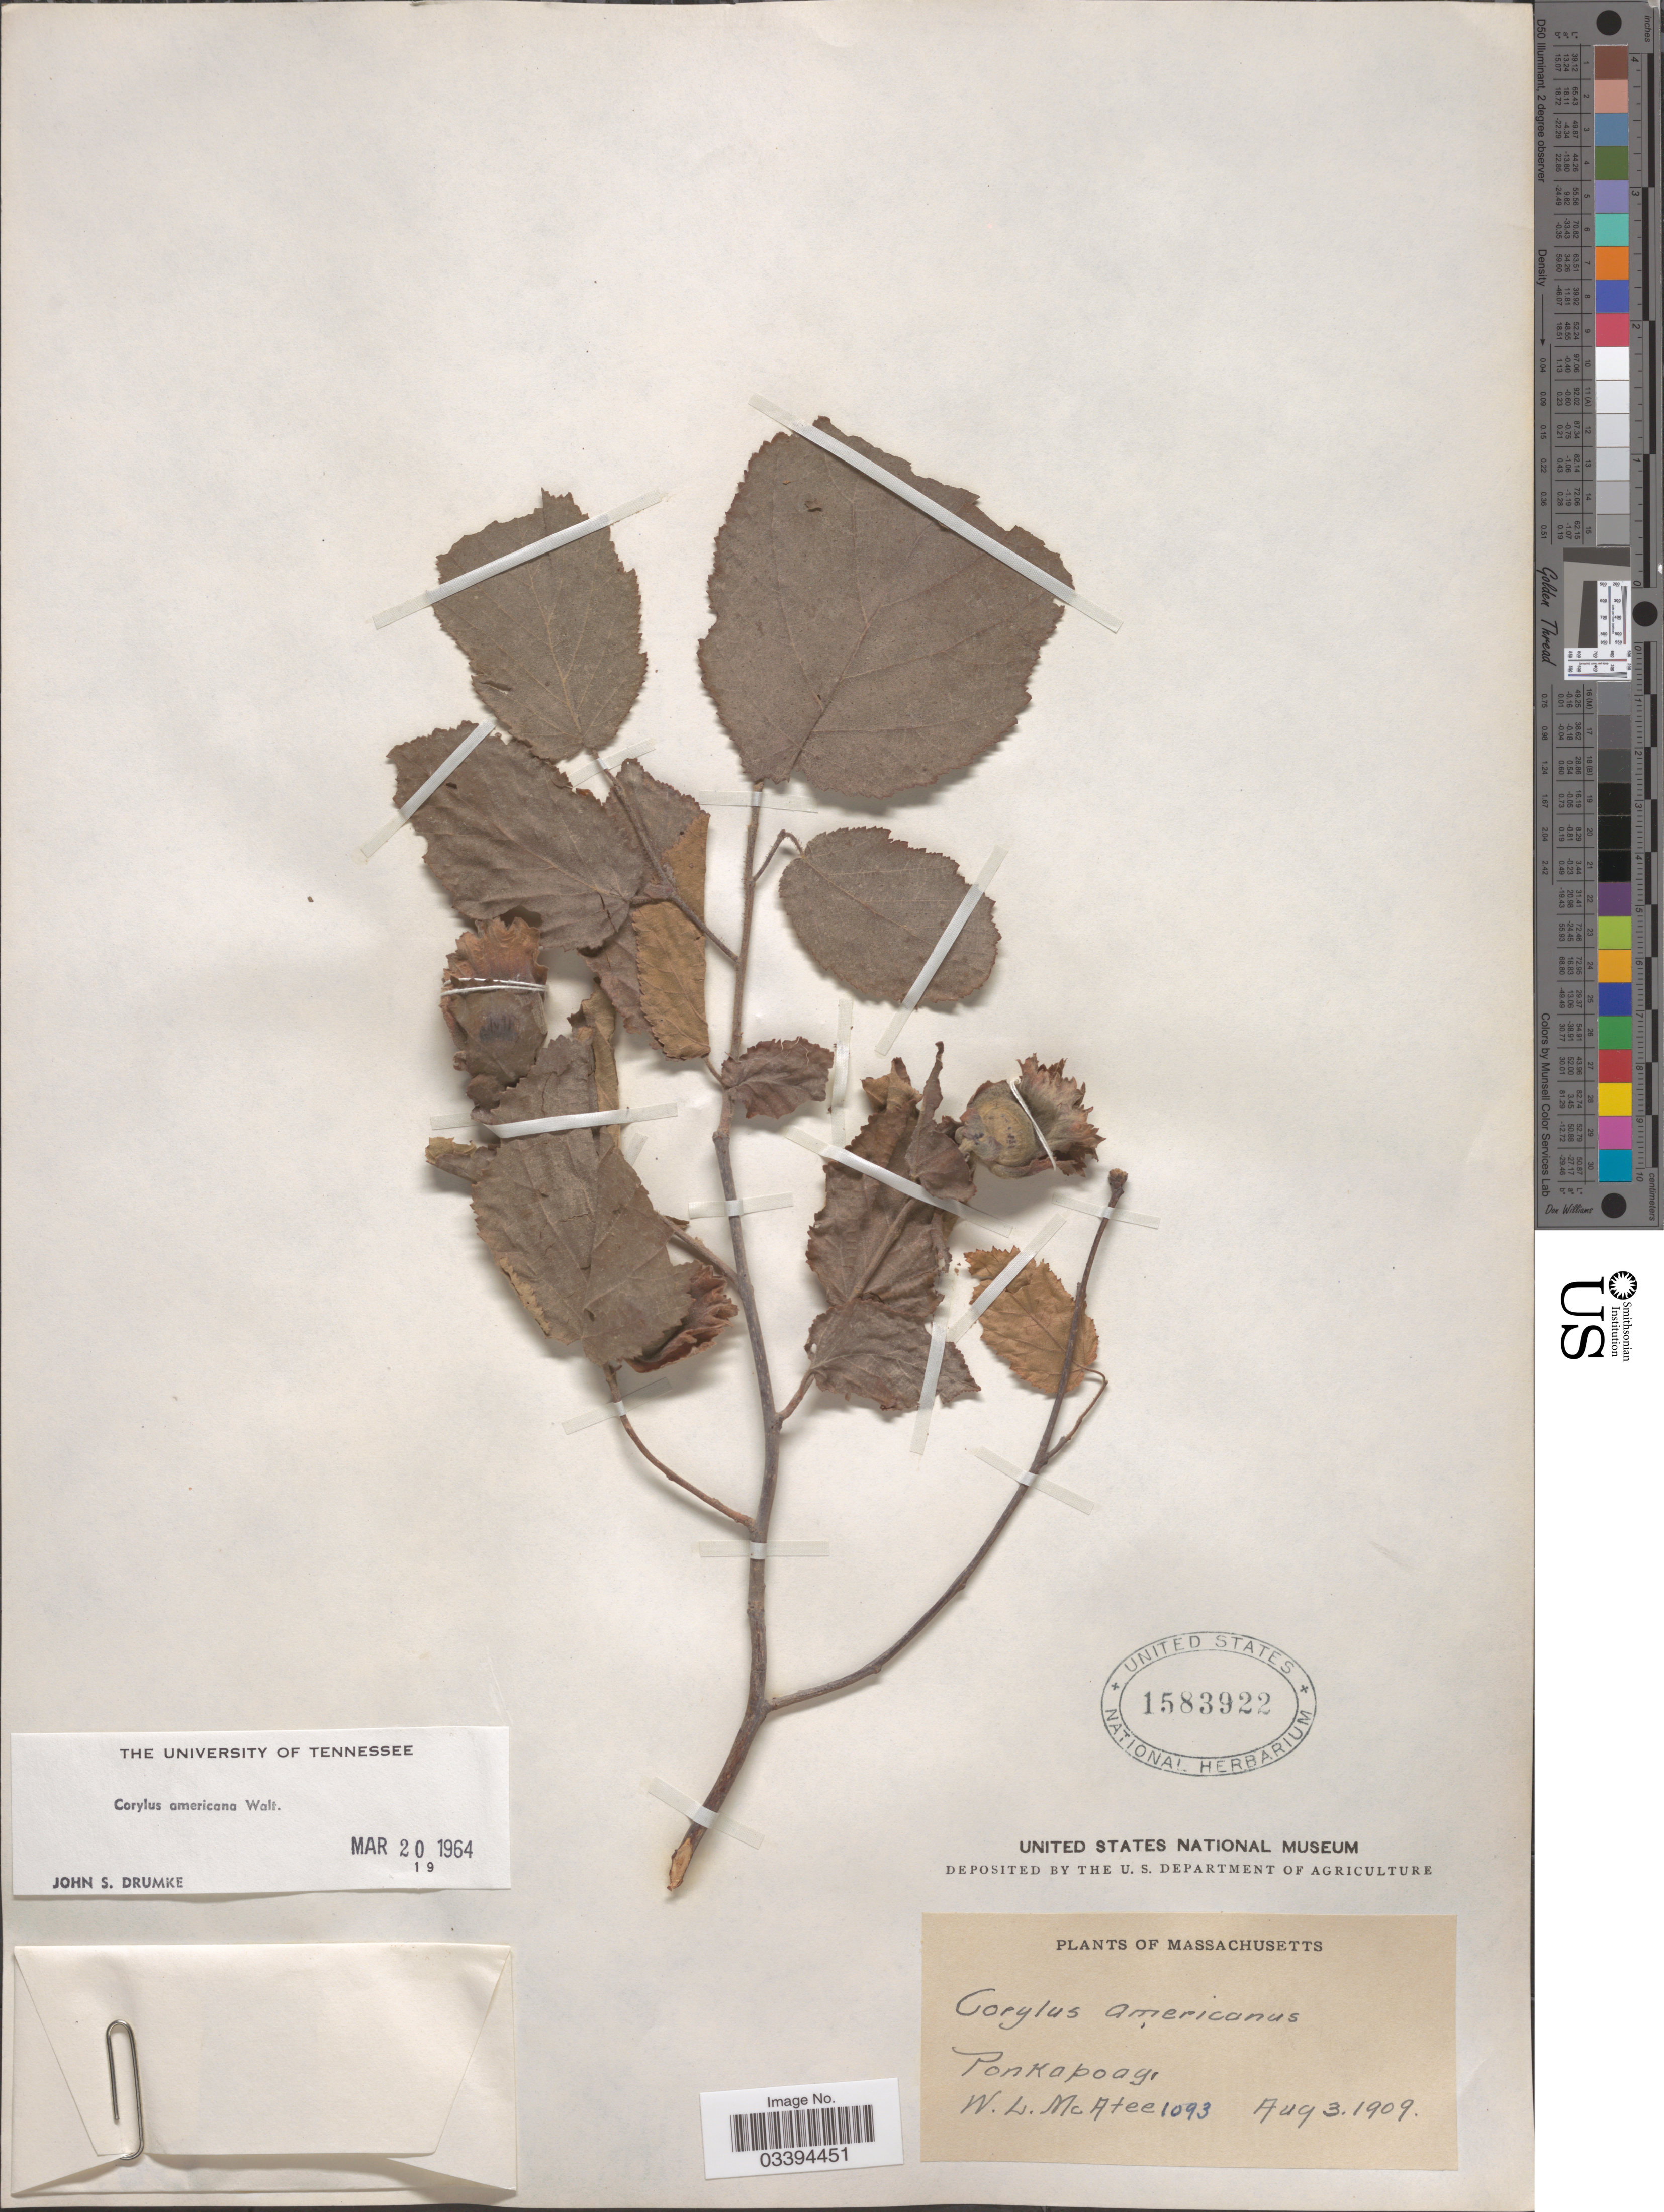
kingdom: Plantae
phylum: Tracheophyta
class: Magnoliopsida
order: Fagales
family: Betulaceae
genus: Corylus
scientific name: Corylus americana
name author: Walter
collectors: W. McAtee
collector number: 1093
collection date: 1909-08-03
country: United States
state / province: Massachusetts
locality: Ponkapoag.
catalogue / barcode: US 1583922